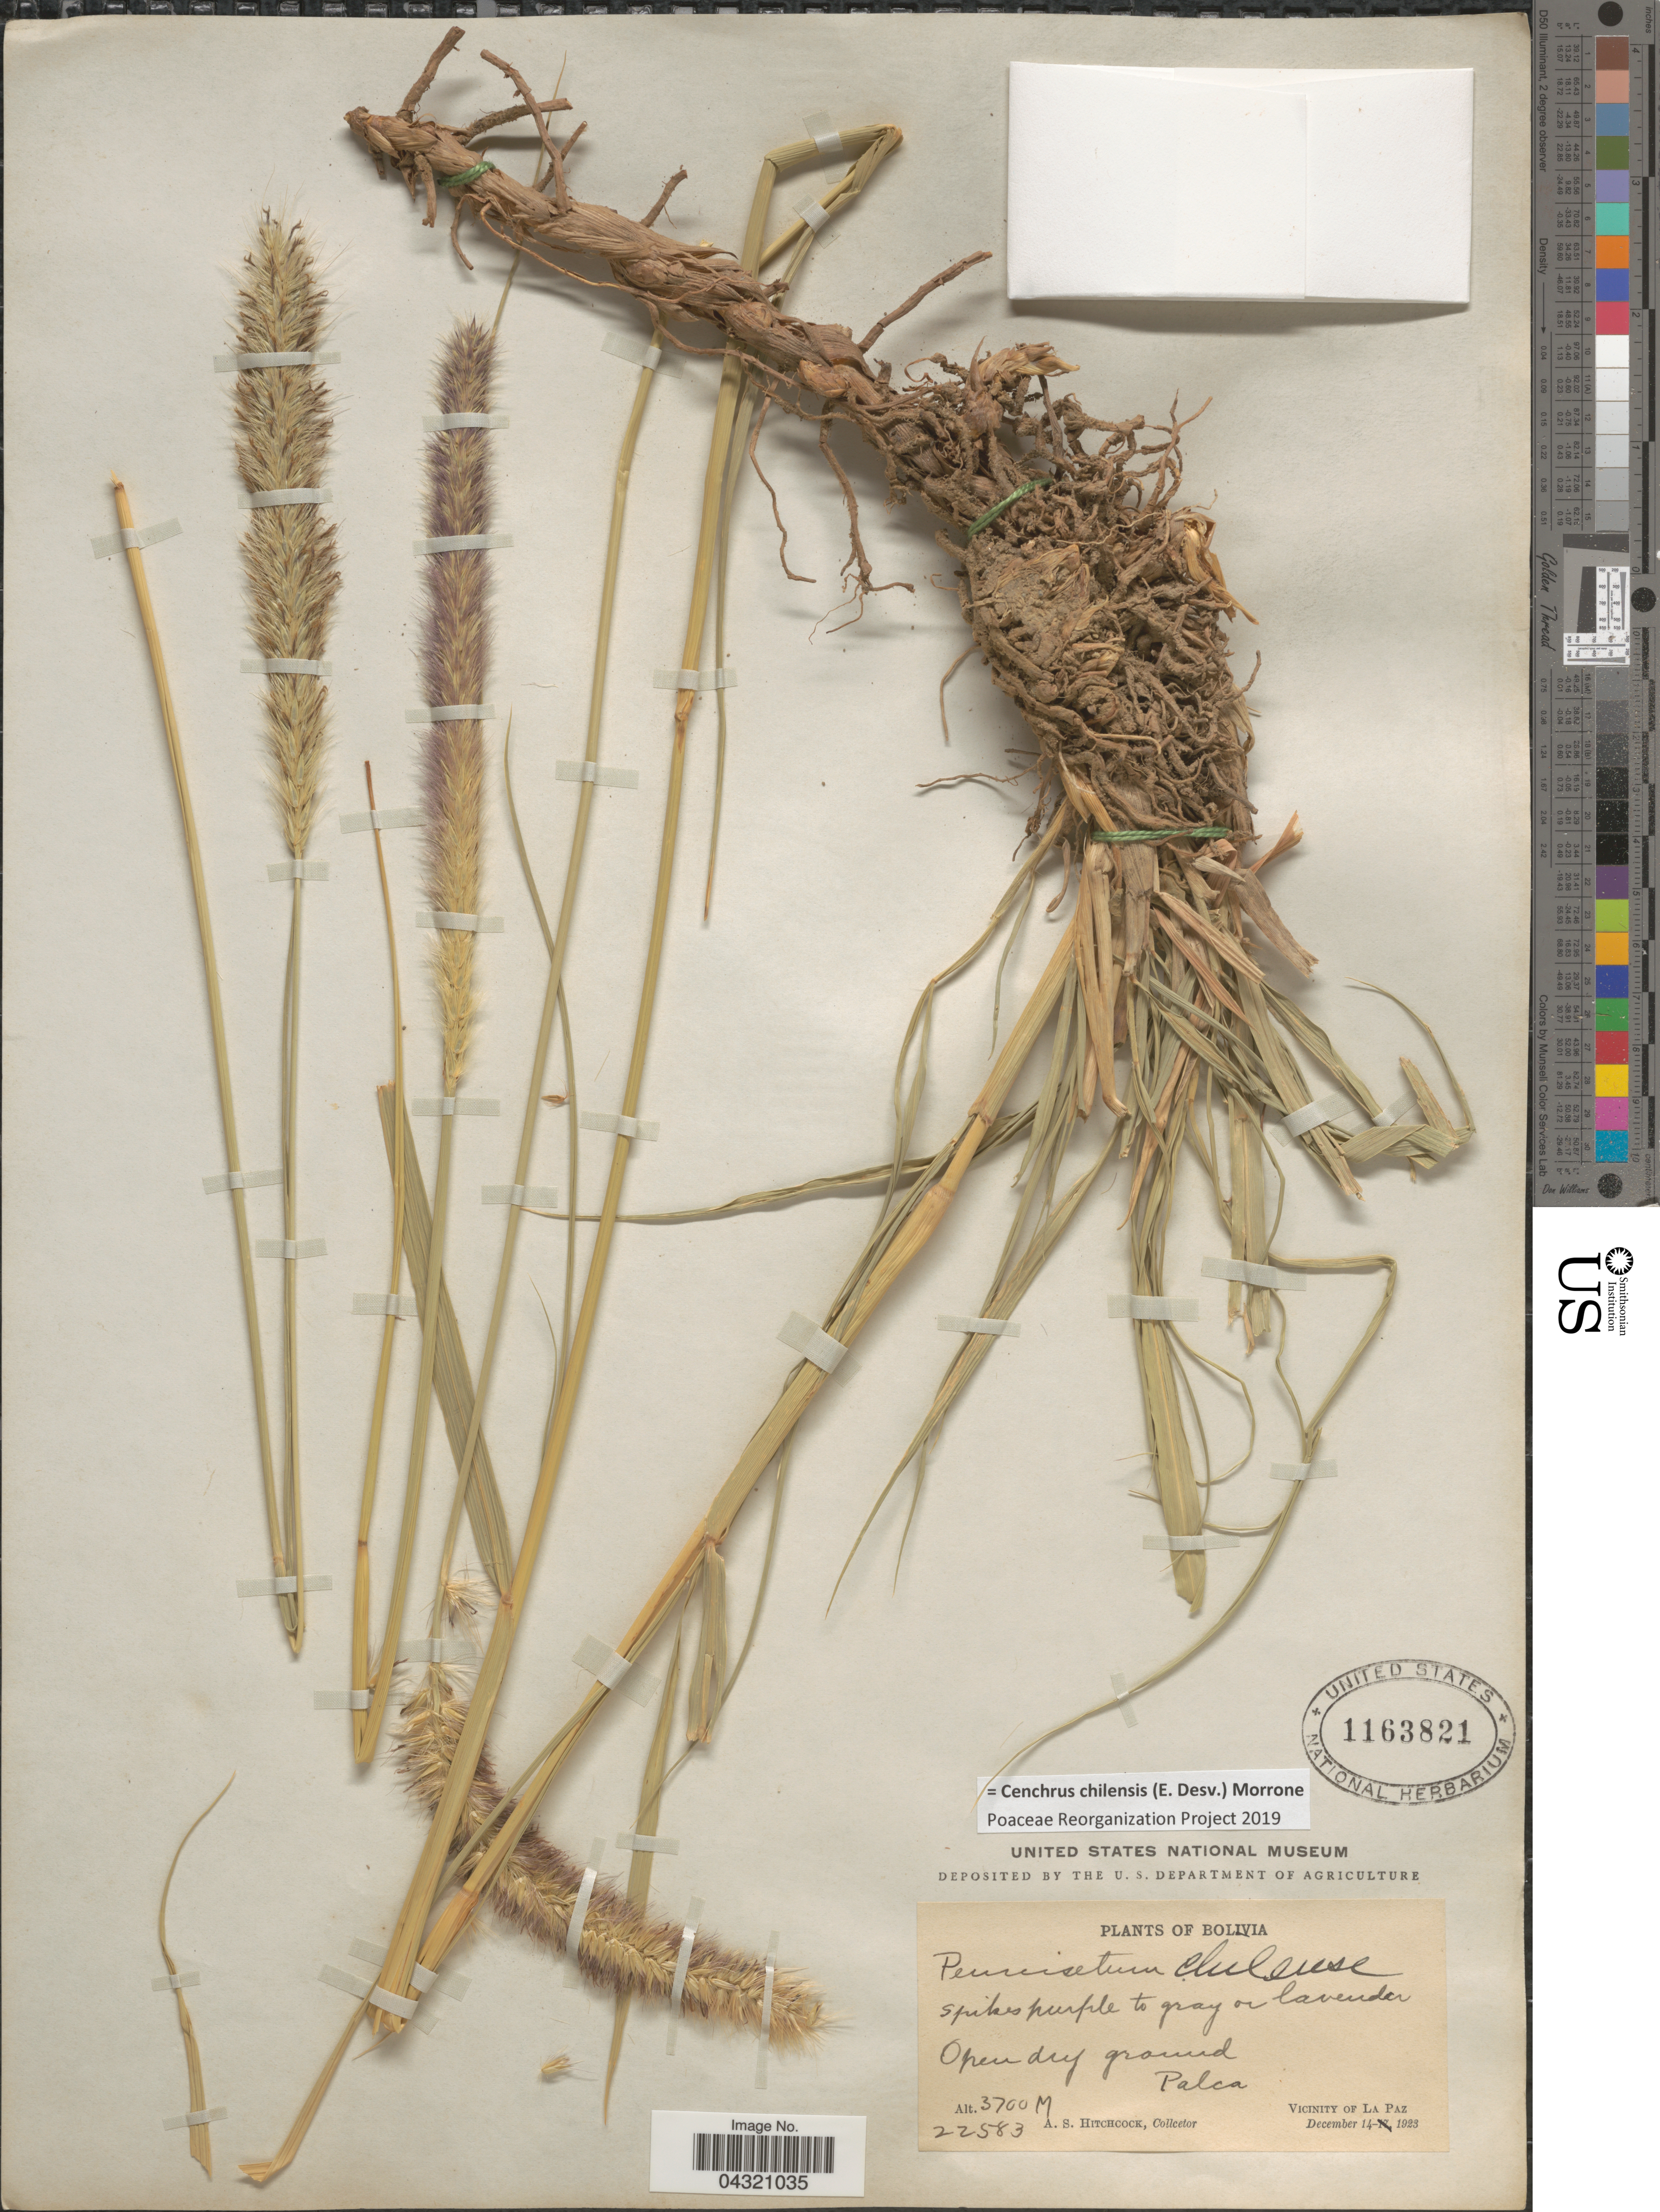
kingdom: Plantae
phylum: Tracheophyta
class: Liliopsida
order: Poales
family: Poaceae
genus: Cenchrus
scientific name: Cenchrus chilensis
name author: (É. Desv.) Morrone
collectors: A. S. Hitchcock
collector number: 22583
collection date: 1923-12-14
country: Bolivia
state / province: La Paz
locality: Palca. Vicinity of La Paz.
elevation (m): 3700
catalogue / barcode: US 1163821